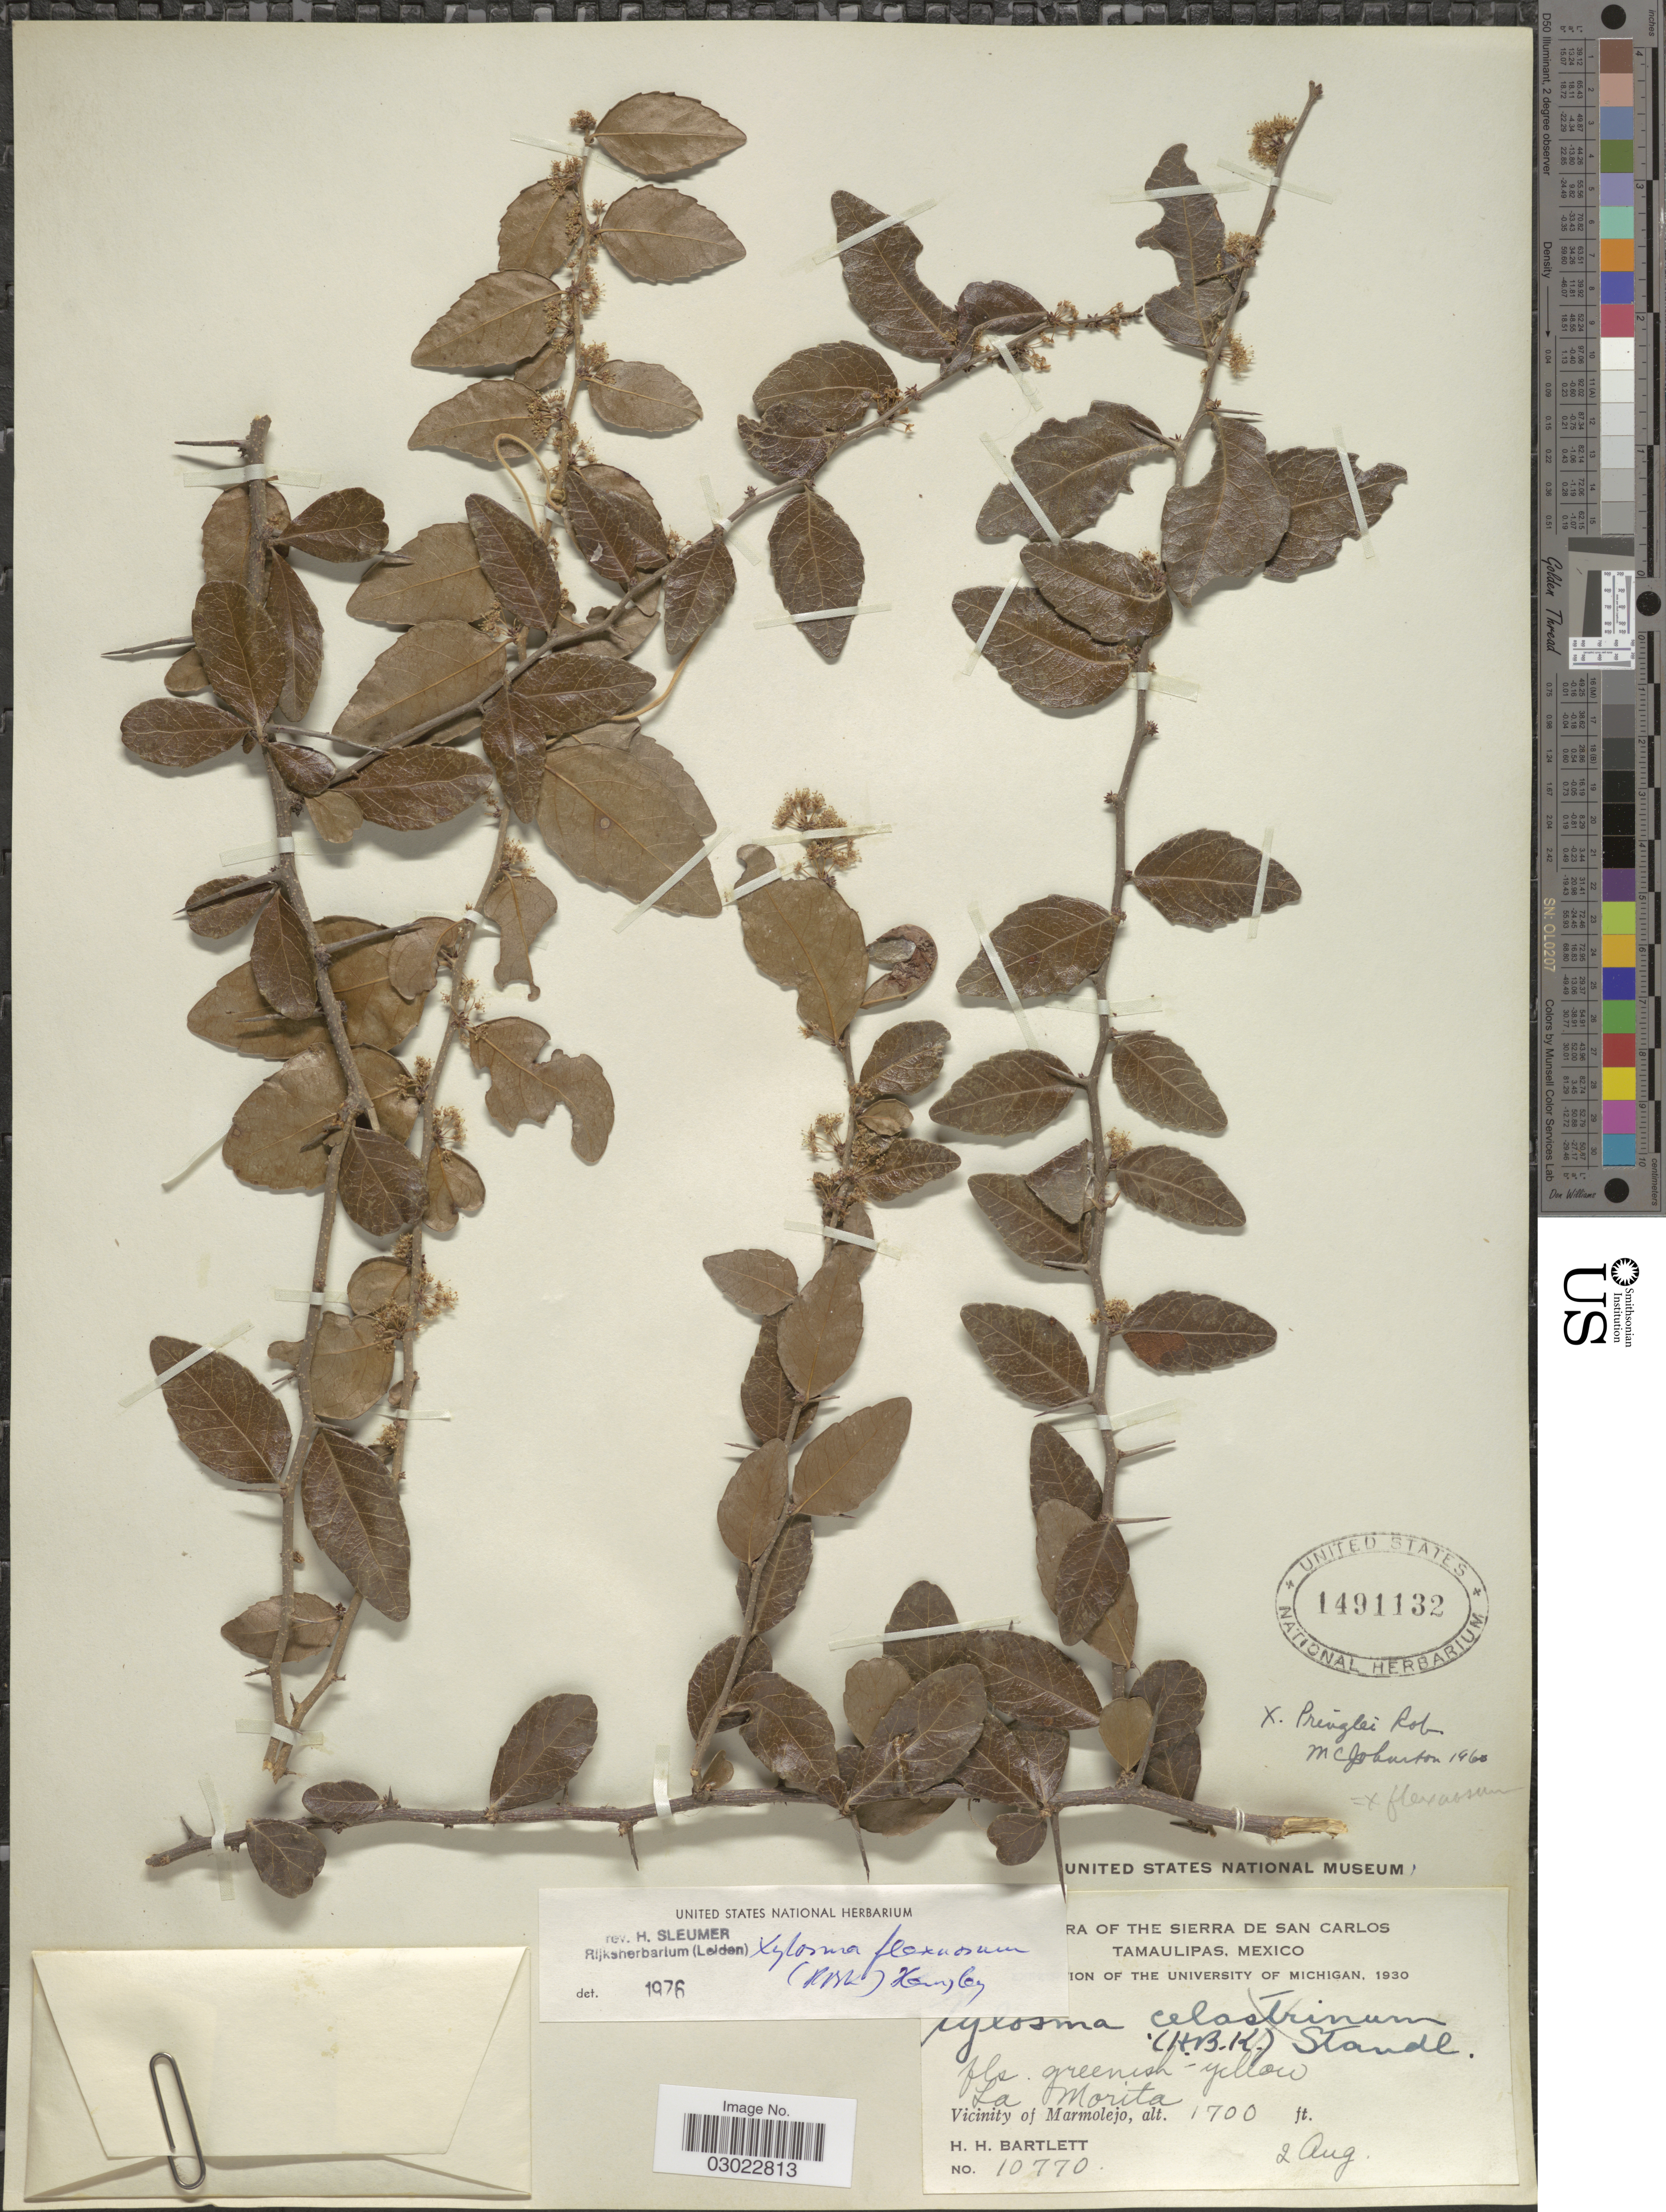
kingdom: Plantae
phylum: Tracheophyta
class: Magnoliopsida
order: Malpighiales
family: Salicaceae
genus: Xylosma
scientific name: Xylosma flexuosa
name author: (Kunth) Hemsl.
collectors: H. H. Bartlett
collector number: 10770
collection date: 1930-08-02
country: Mexico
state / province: Tamaulipas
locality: Sierra de San Carlos. La Morita. Vicinity of Marmolejo.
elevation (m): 518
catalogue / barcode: US 1491132